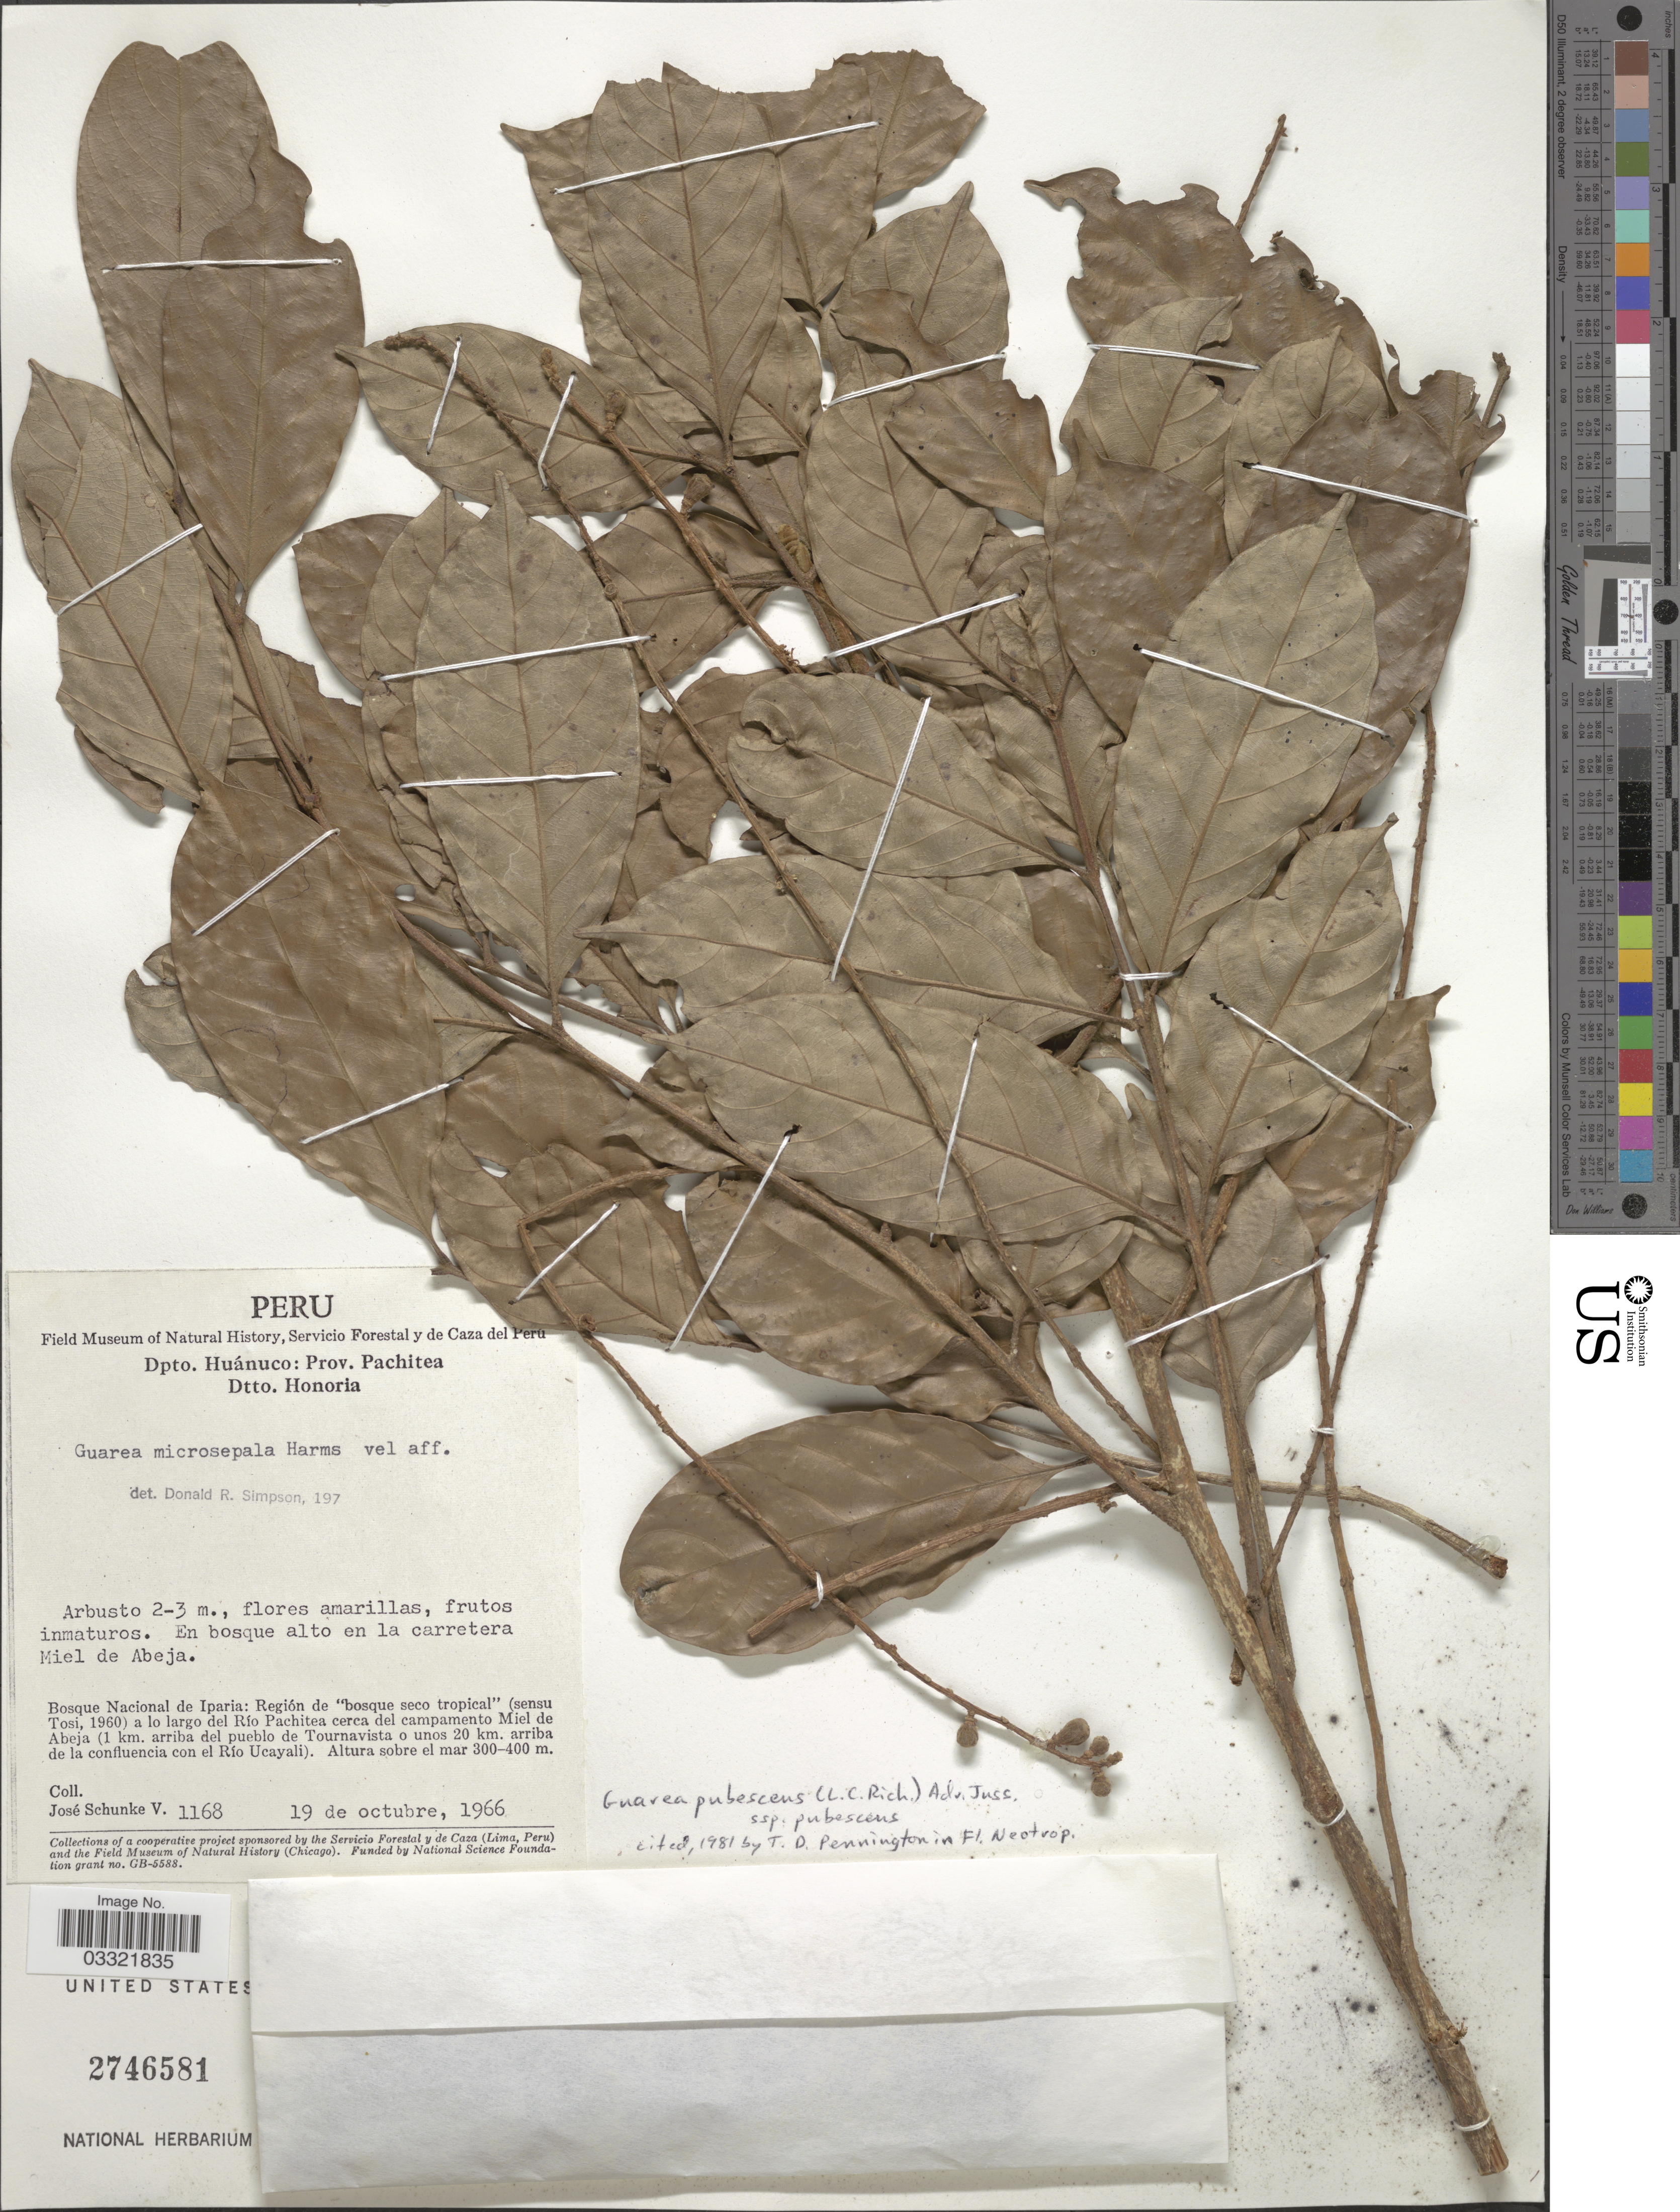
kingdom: Plantae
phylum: Tracheophyta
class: Magnoliopsida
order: Sapindales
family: Meliaceae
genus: Guarea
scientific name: Guarea pubescens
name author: (Rich.) A. Juss.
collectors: J. Schunke Vigo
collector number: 1168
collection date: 1966-10-19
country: Peru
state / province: Huánuco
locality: Dpto. Huánuco: Prov. Pachitea. Dtto. Honoria. En bosque alto en la carretera Miel de Abeja. Bosque Nacional de Iparia: Región de "bosque seco tropical" (sensu Tosi, 1960) a lo largo del Río Pachitea cerca del campamento Miel de Abeja ( 1 km. arriba del pueblo de Tournavista o unos 20 km. arriba de la confluencia con el Río Uncayali).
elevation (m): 300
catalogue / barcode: US 2746581